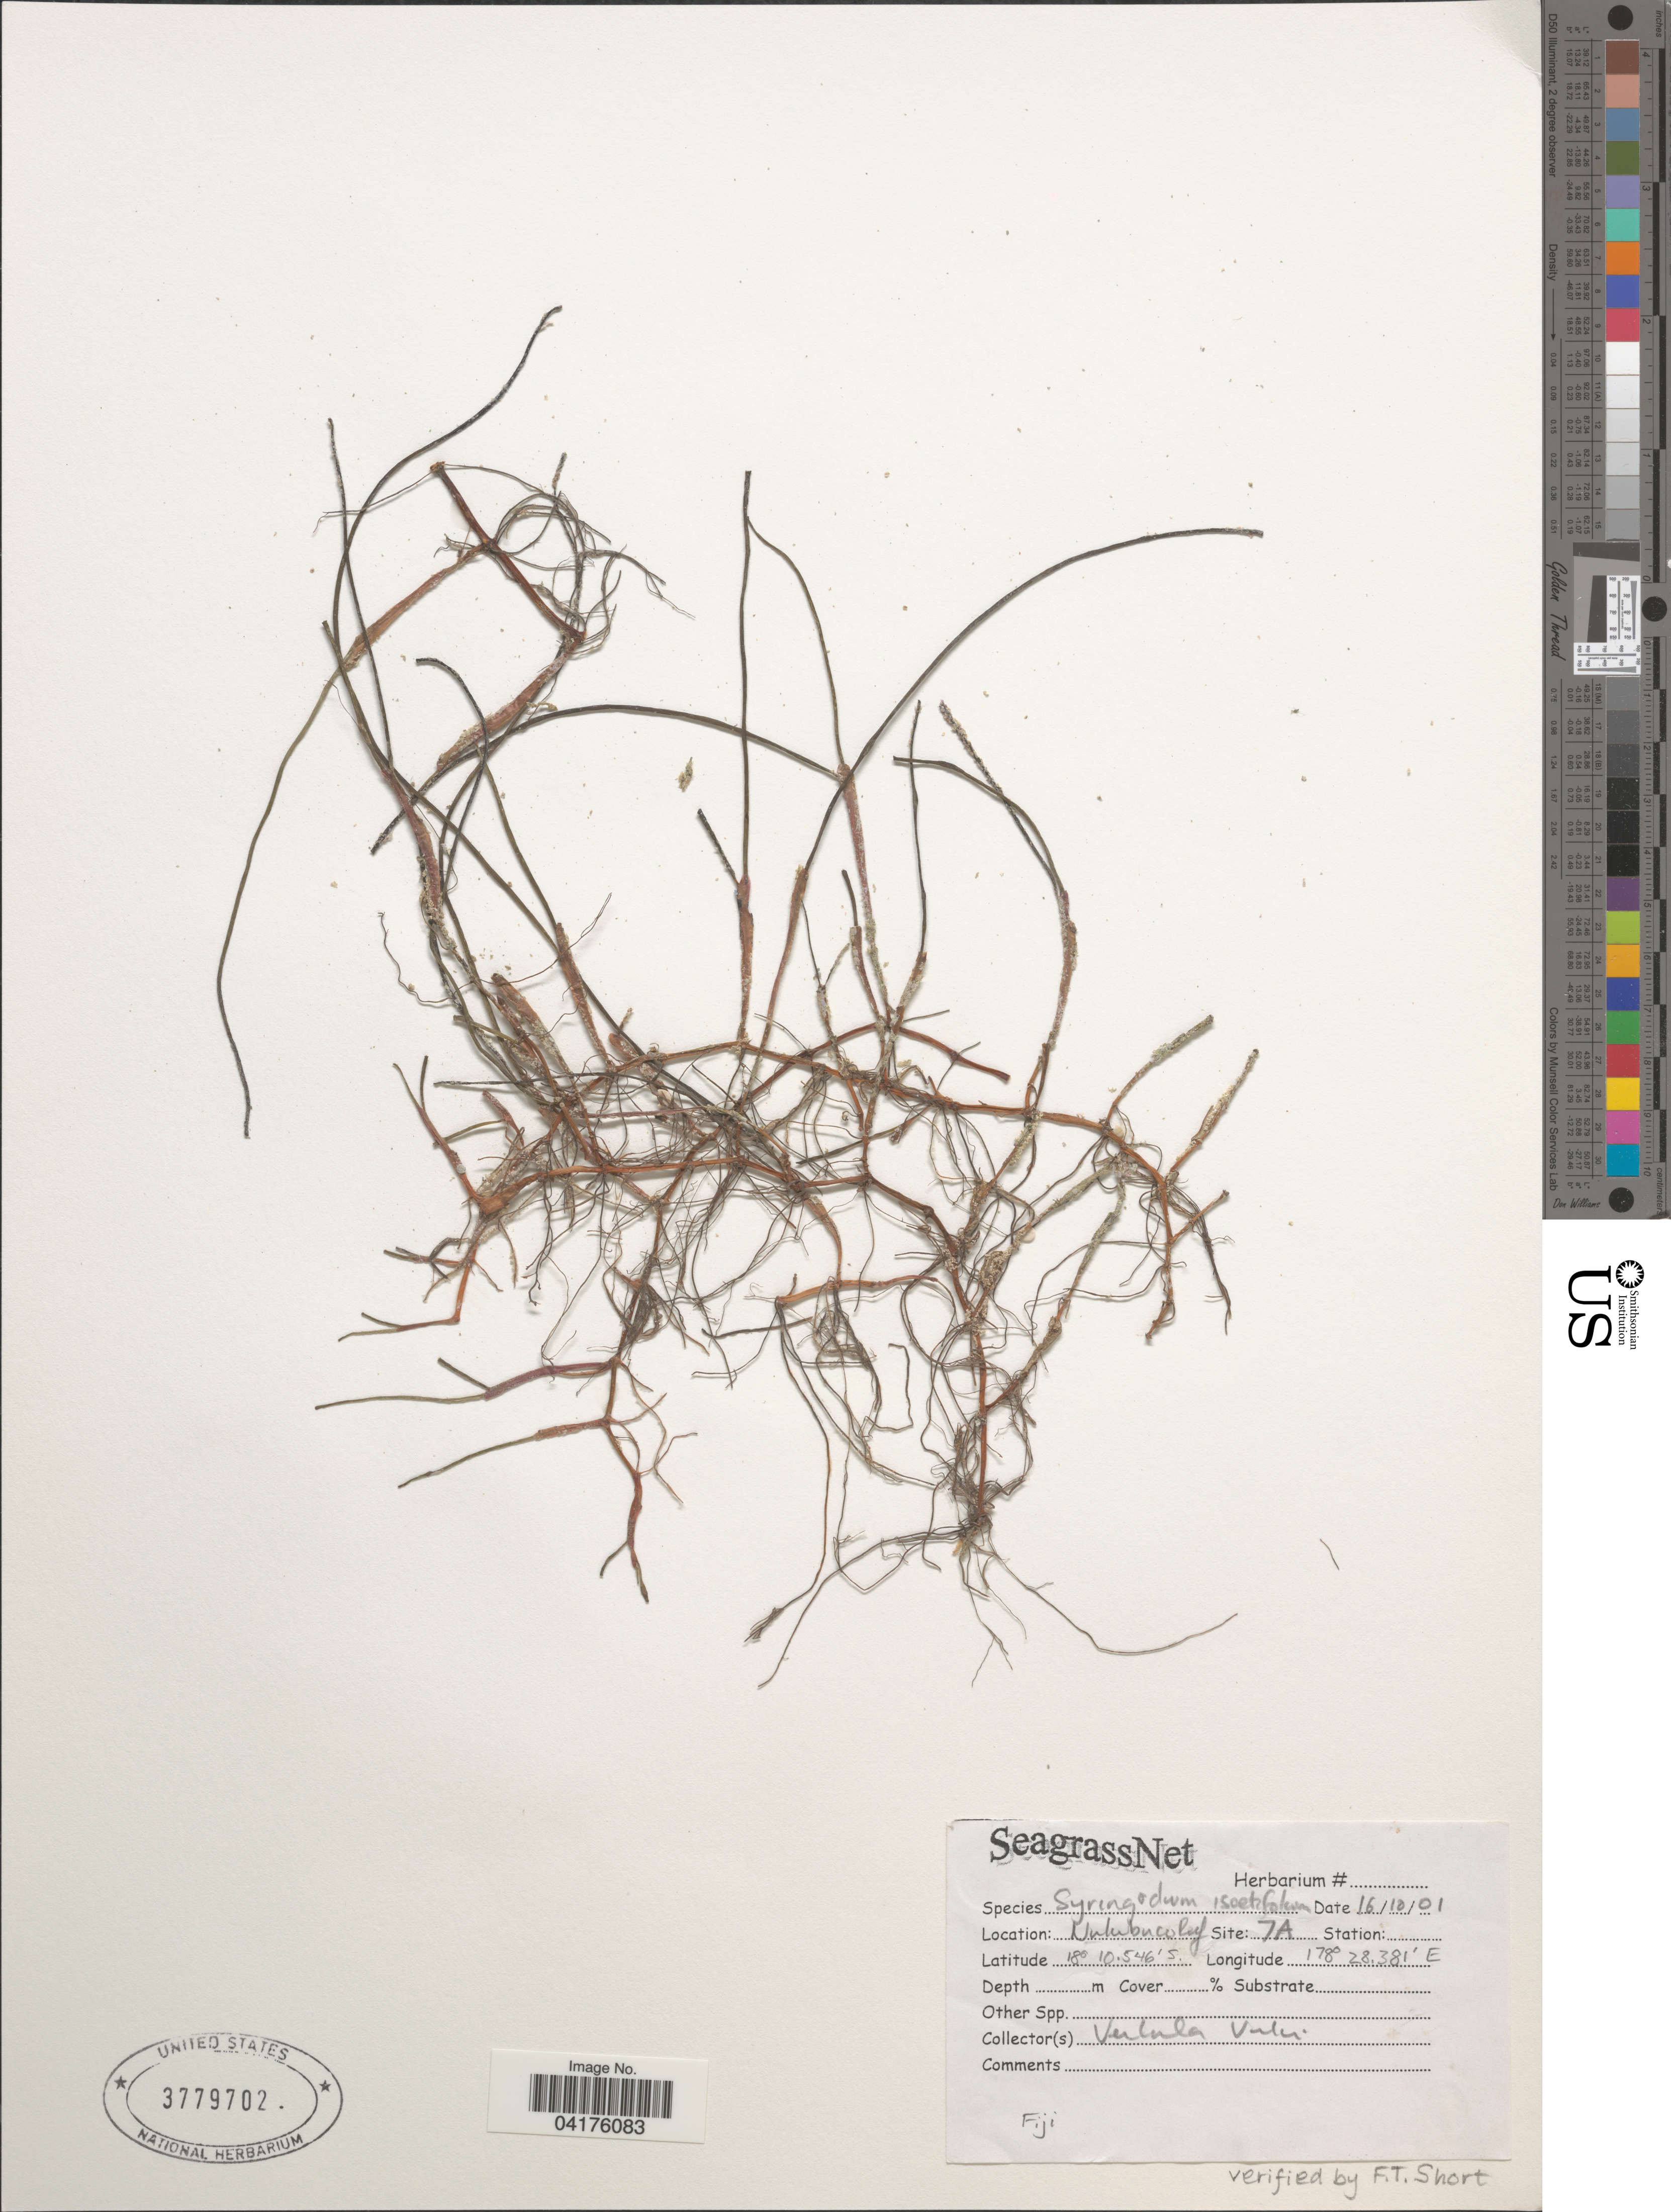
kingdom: Plantae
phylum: Tracheophyta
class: Liliopsida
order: Alismatales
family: Cymodoceaceae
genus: Syringodium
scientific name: Syringodium isoetifolium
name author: (Asch.) Dandy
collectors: V. Vuki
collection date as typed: Transcribed d/m/y: 16/10/1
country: Fiji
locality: Nukubuco Reef. Site: 7A.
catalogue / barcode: US 3779702